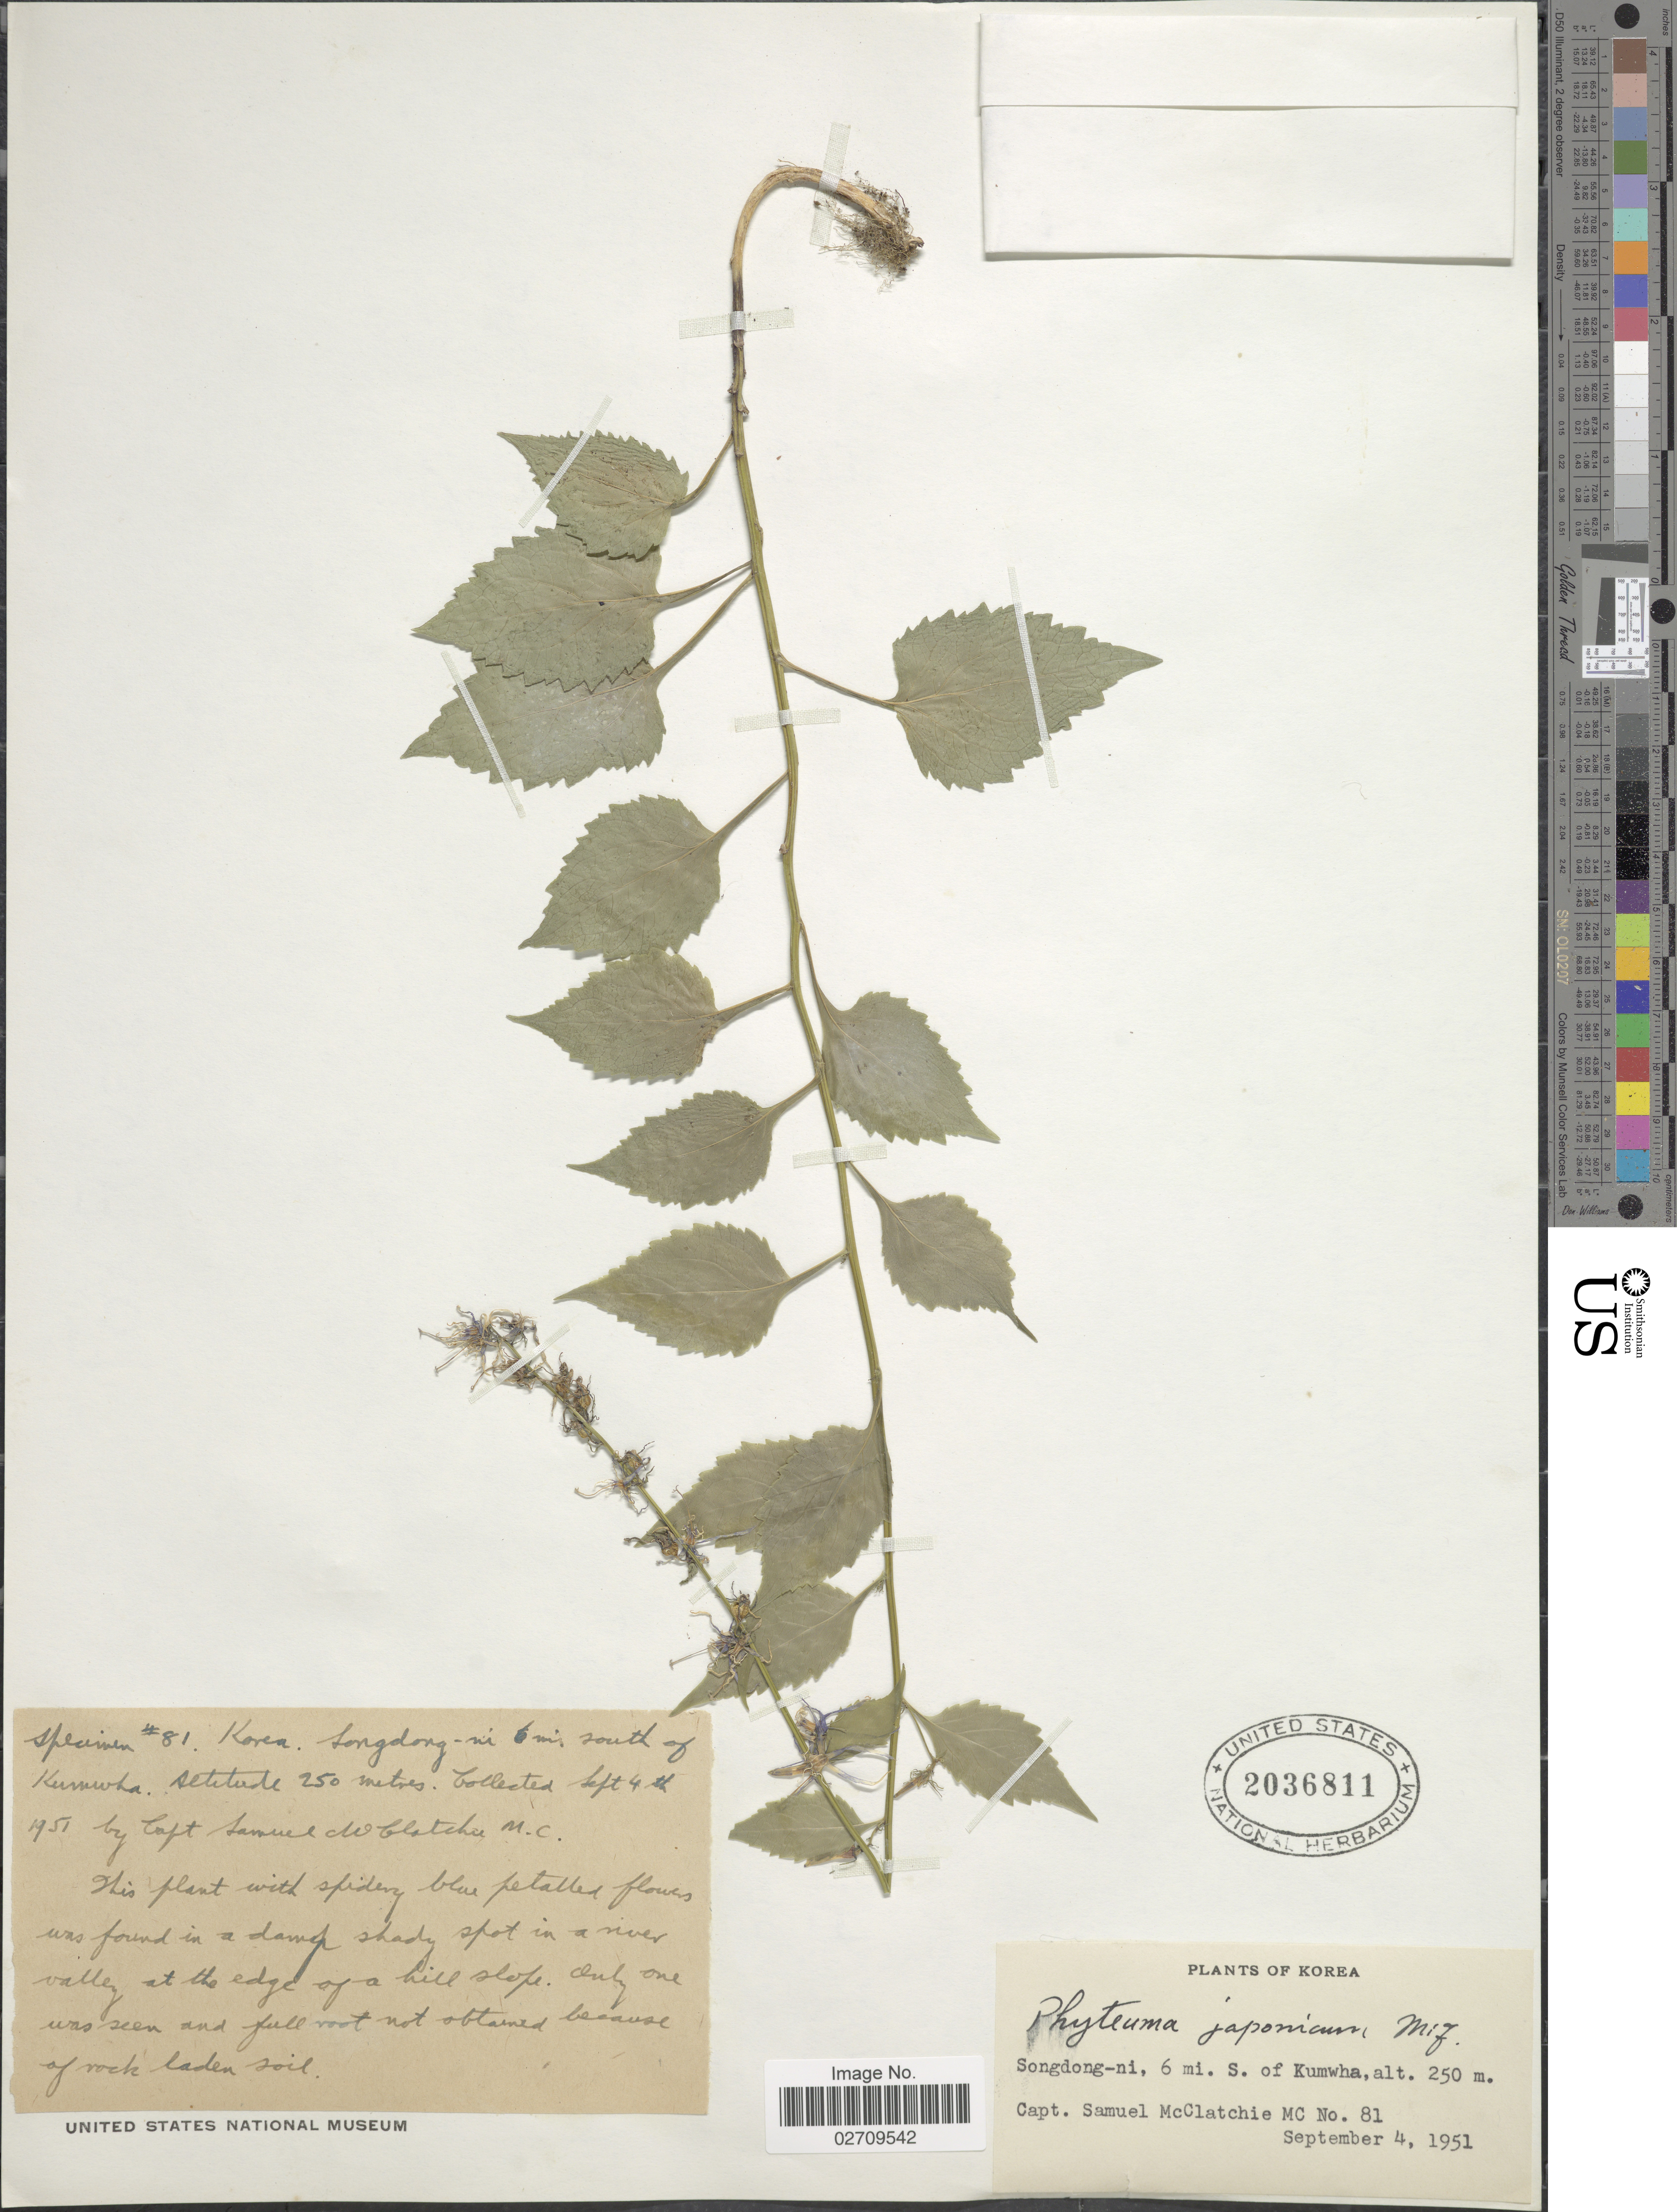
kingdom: Plantae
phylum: Tracheophyta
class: Magnoliopsida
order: Asterales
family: Campanulaceae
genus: Asyneuma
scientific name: Asyneuma japonicum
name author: (Wall.) Briq.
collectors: S. McClatchie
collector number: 81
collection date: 1951-09-04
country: South Korea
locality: Songdong-ni, 6 mi. S. of Kumwha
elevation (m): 250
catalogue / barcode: US 2036811